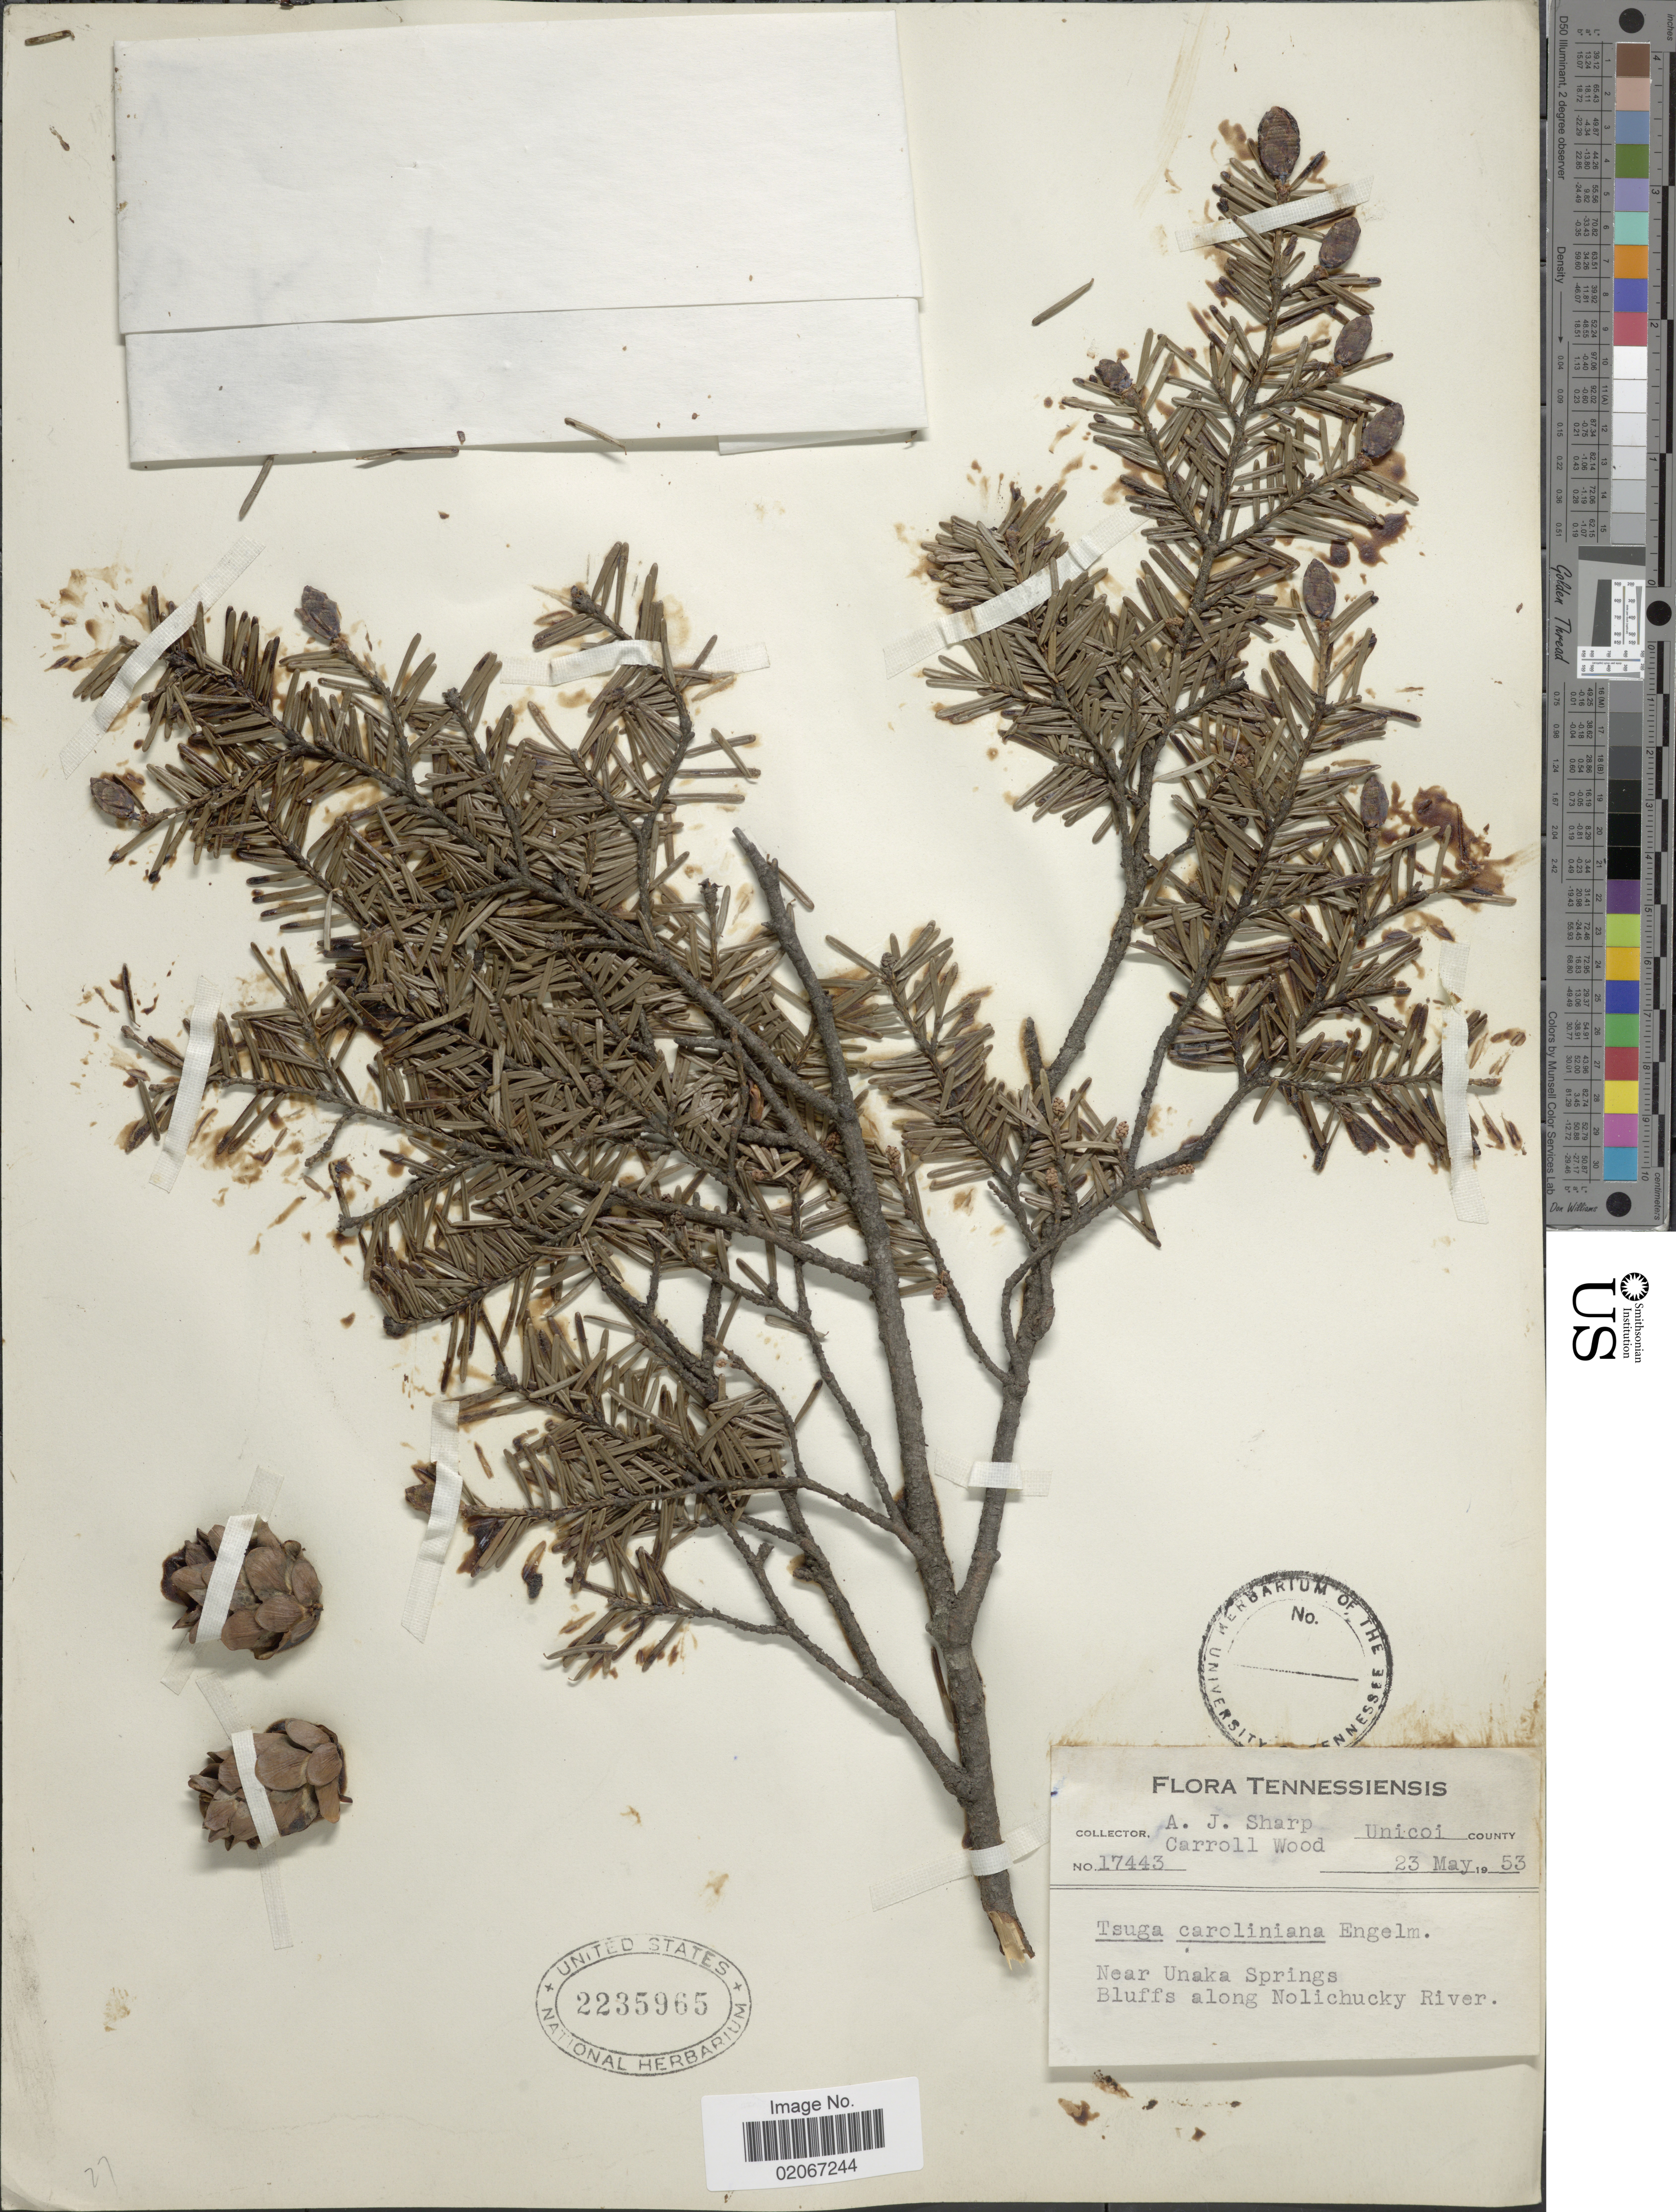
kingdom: Plantae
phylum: Tracheophyta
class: Pinopsida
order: Pinales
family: Pinaceae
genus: Tsuga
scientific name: Tsuga caroliniana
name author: Engelm.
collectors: A. J. Sharp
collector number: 17443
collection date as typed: Transcribed d/m/y: 23/5/53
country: United States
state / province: Tennessee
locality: Near Unaka Springs, Bluffs along Nolichucky River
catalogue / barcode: US 2235965